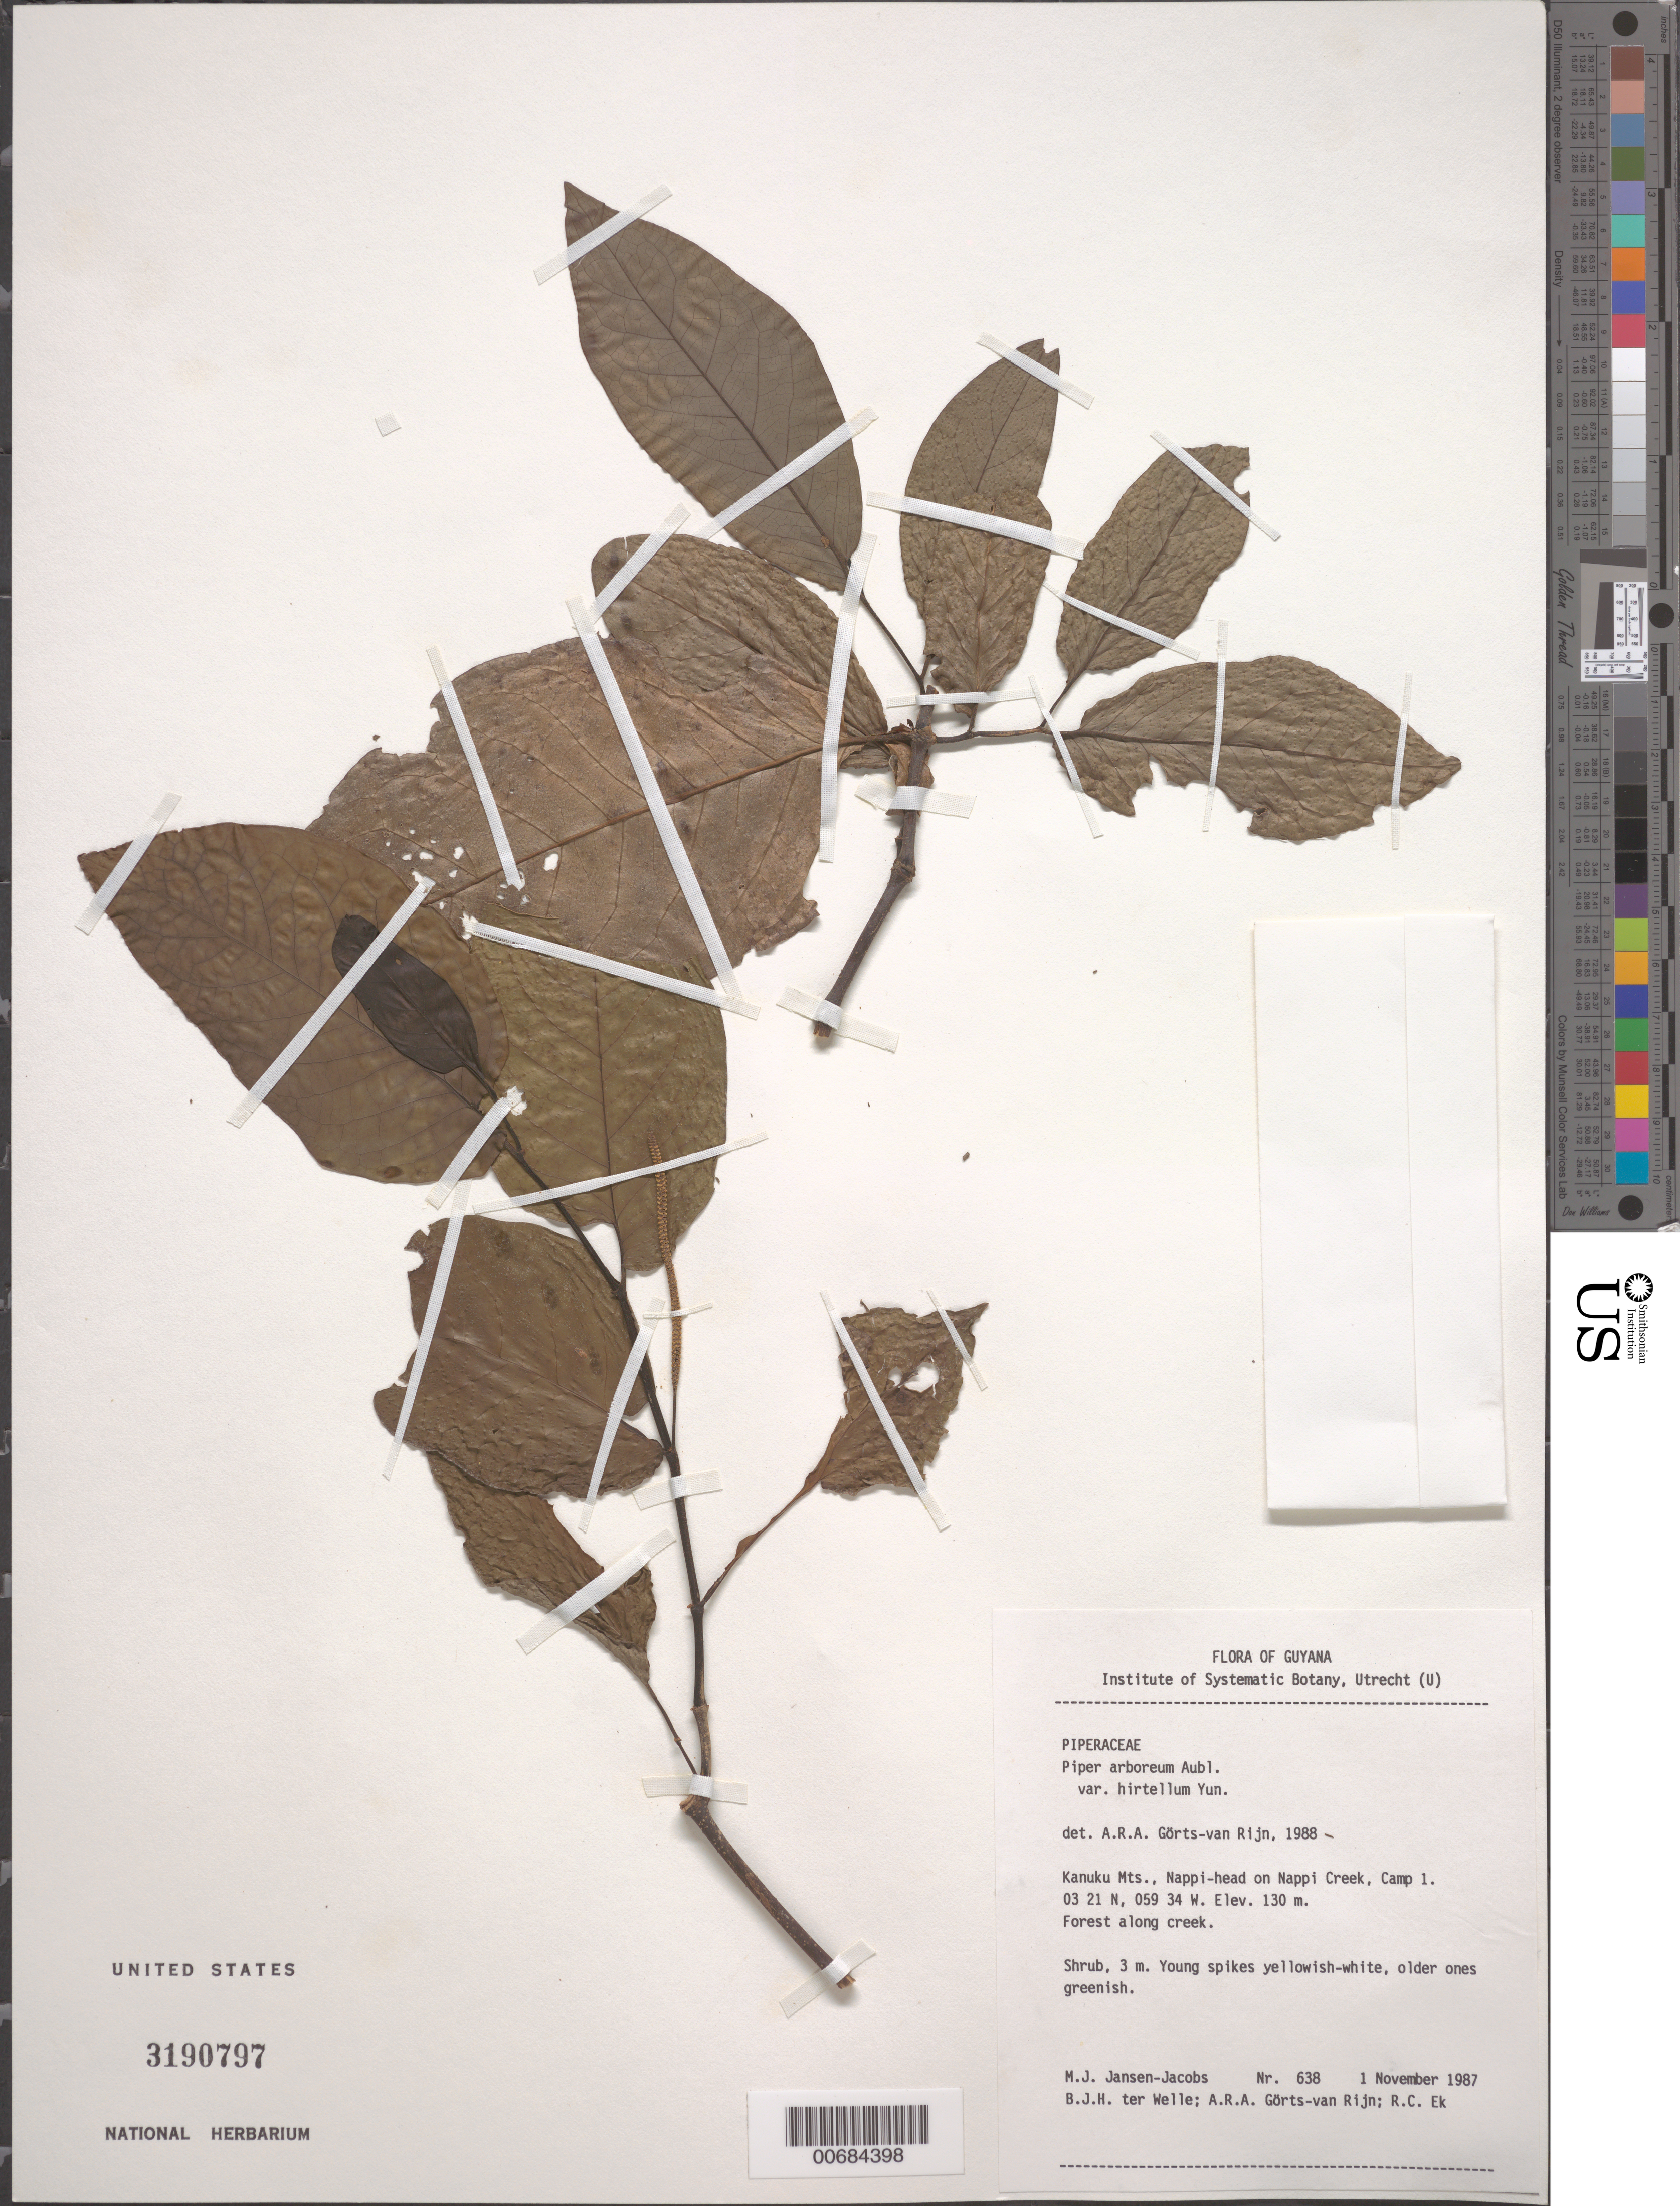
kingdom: Plantae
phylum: Tracheophyta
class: Magnoliopsida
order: Piperales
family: Piperaceae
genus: Piper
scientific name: Piper arboreum var. hirtellum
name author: Yunck.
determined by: Görts-van Rijn, A. R. A.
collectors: M. J. Jansen-Jacobs, B. Welle, A. .R. A. Görts-van Rijn & R. C. Ek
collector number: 638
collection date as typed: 1-Nov-87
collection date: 1987-11-01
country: Guyana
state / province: U. Takutu-U. Essequibo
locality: Kanuku Mts., Nappi-head on Nappi Creek, camp 1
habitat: Forest along creek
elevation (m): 130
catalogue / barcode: US 3190797